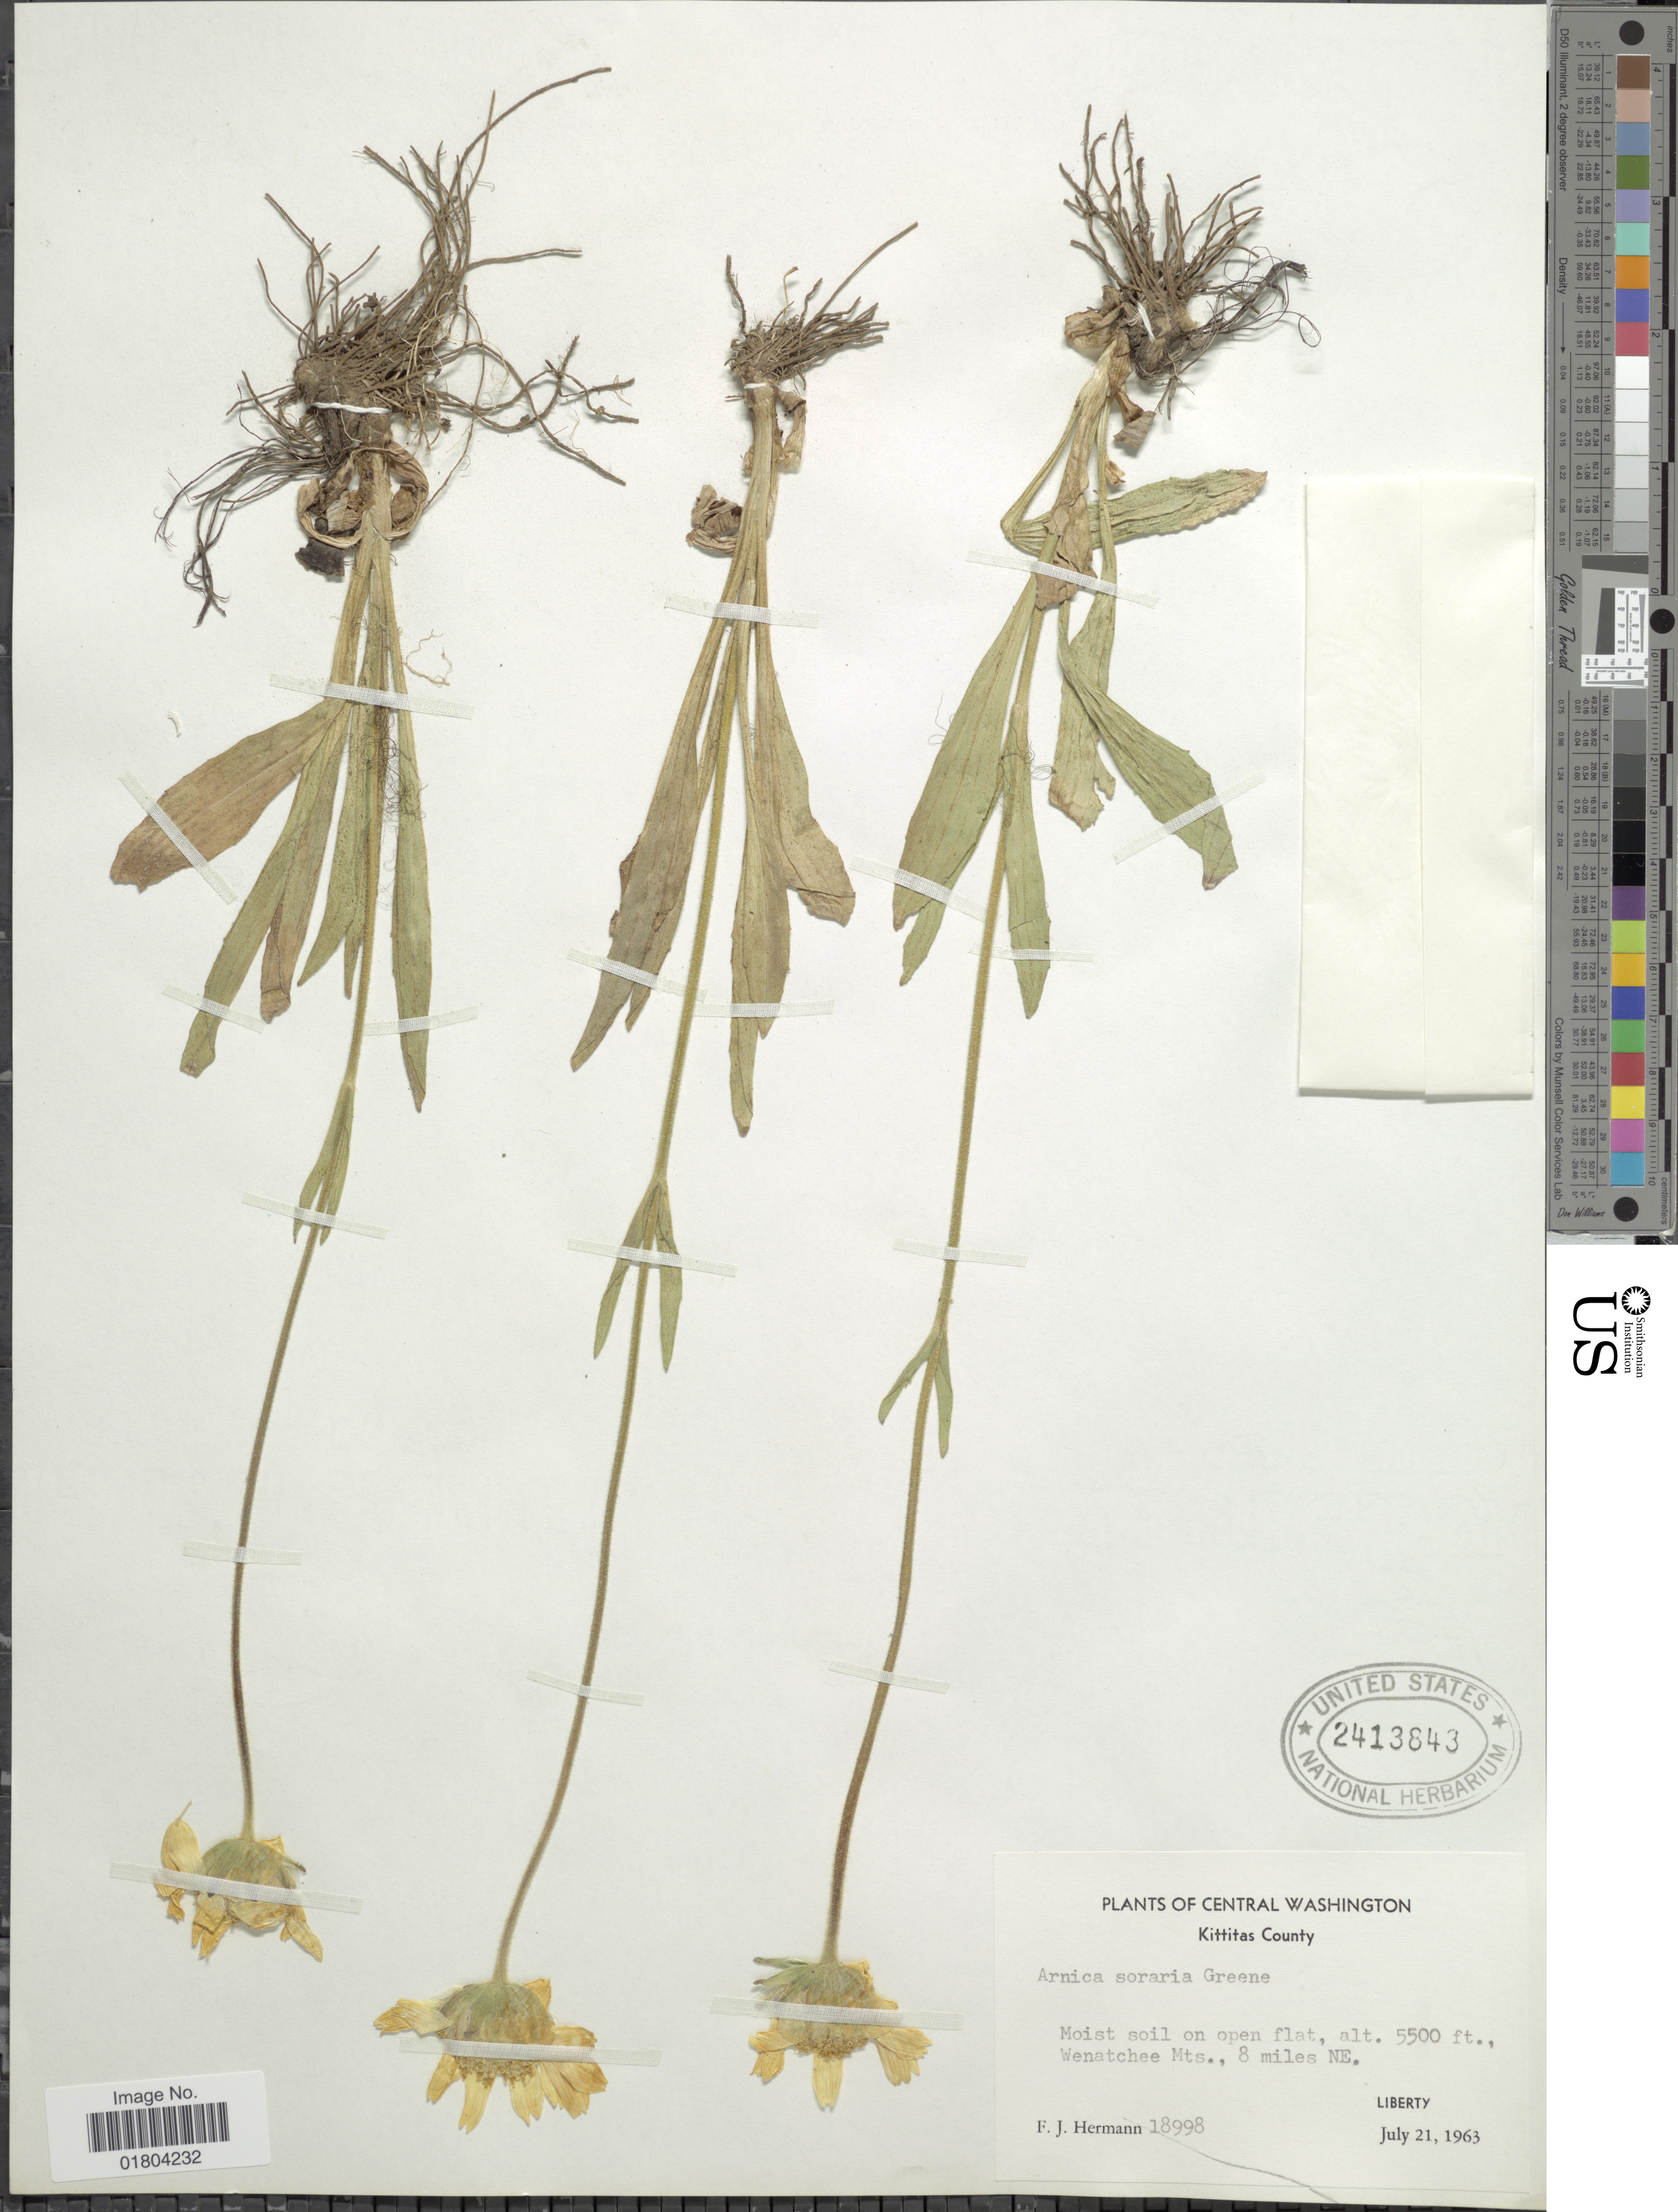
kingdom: Plantae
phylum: Tracheophyta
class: Magnoliopsida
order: Asterales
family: Asteraceae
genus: Arnica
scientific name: Arnica sororia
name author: Greene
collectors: F. J. Hermann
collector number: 18998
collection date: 1963-07-21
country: United States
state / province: Washington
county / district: Kittitas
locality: Central Washington, Kittitas County, Moist soil on open flat, Wenatche Mts., 8 miles NE. Liberty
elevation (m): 1676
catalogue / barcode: US 2413843